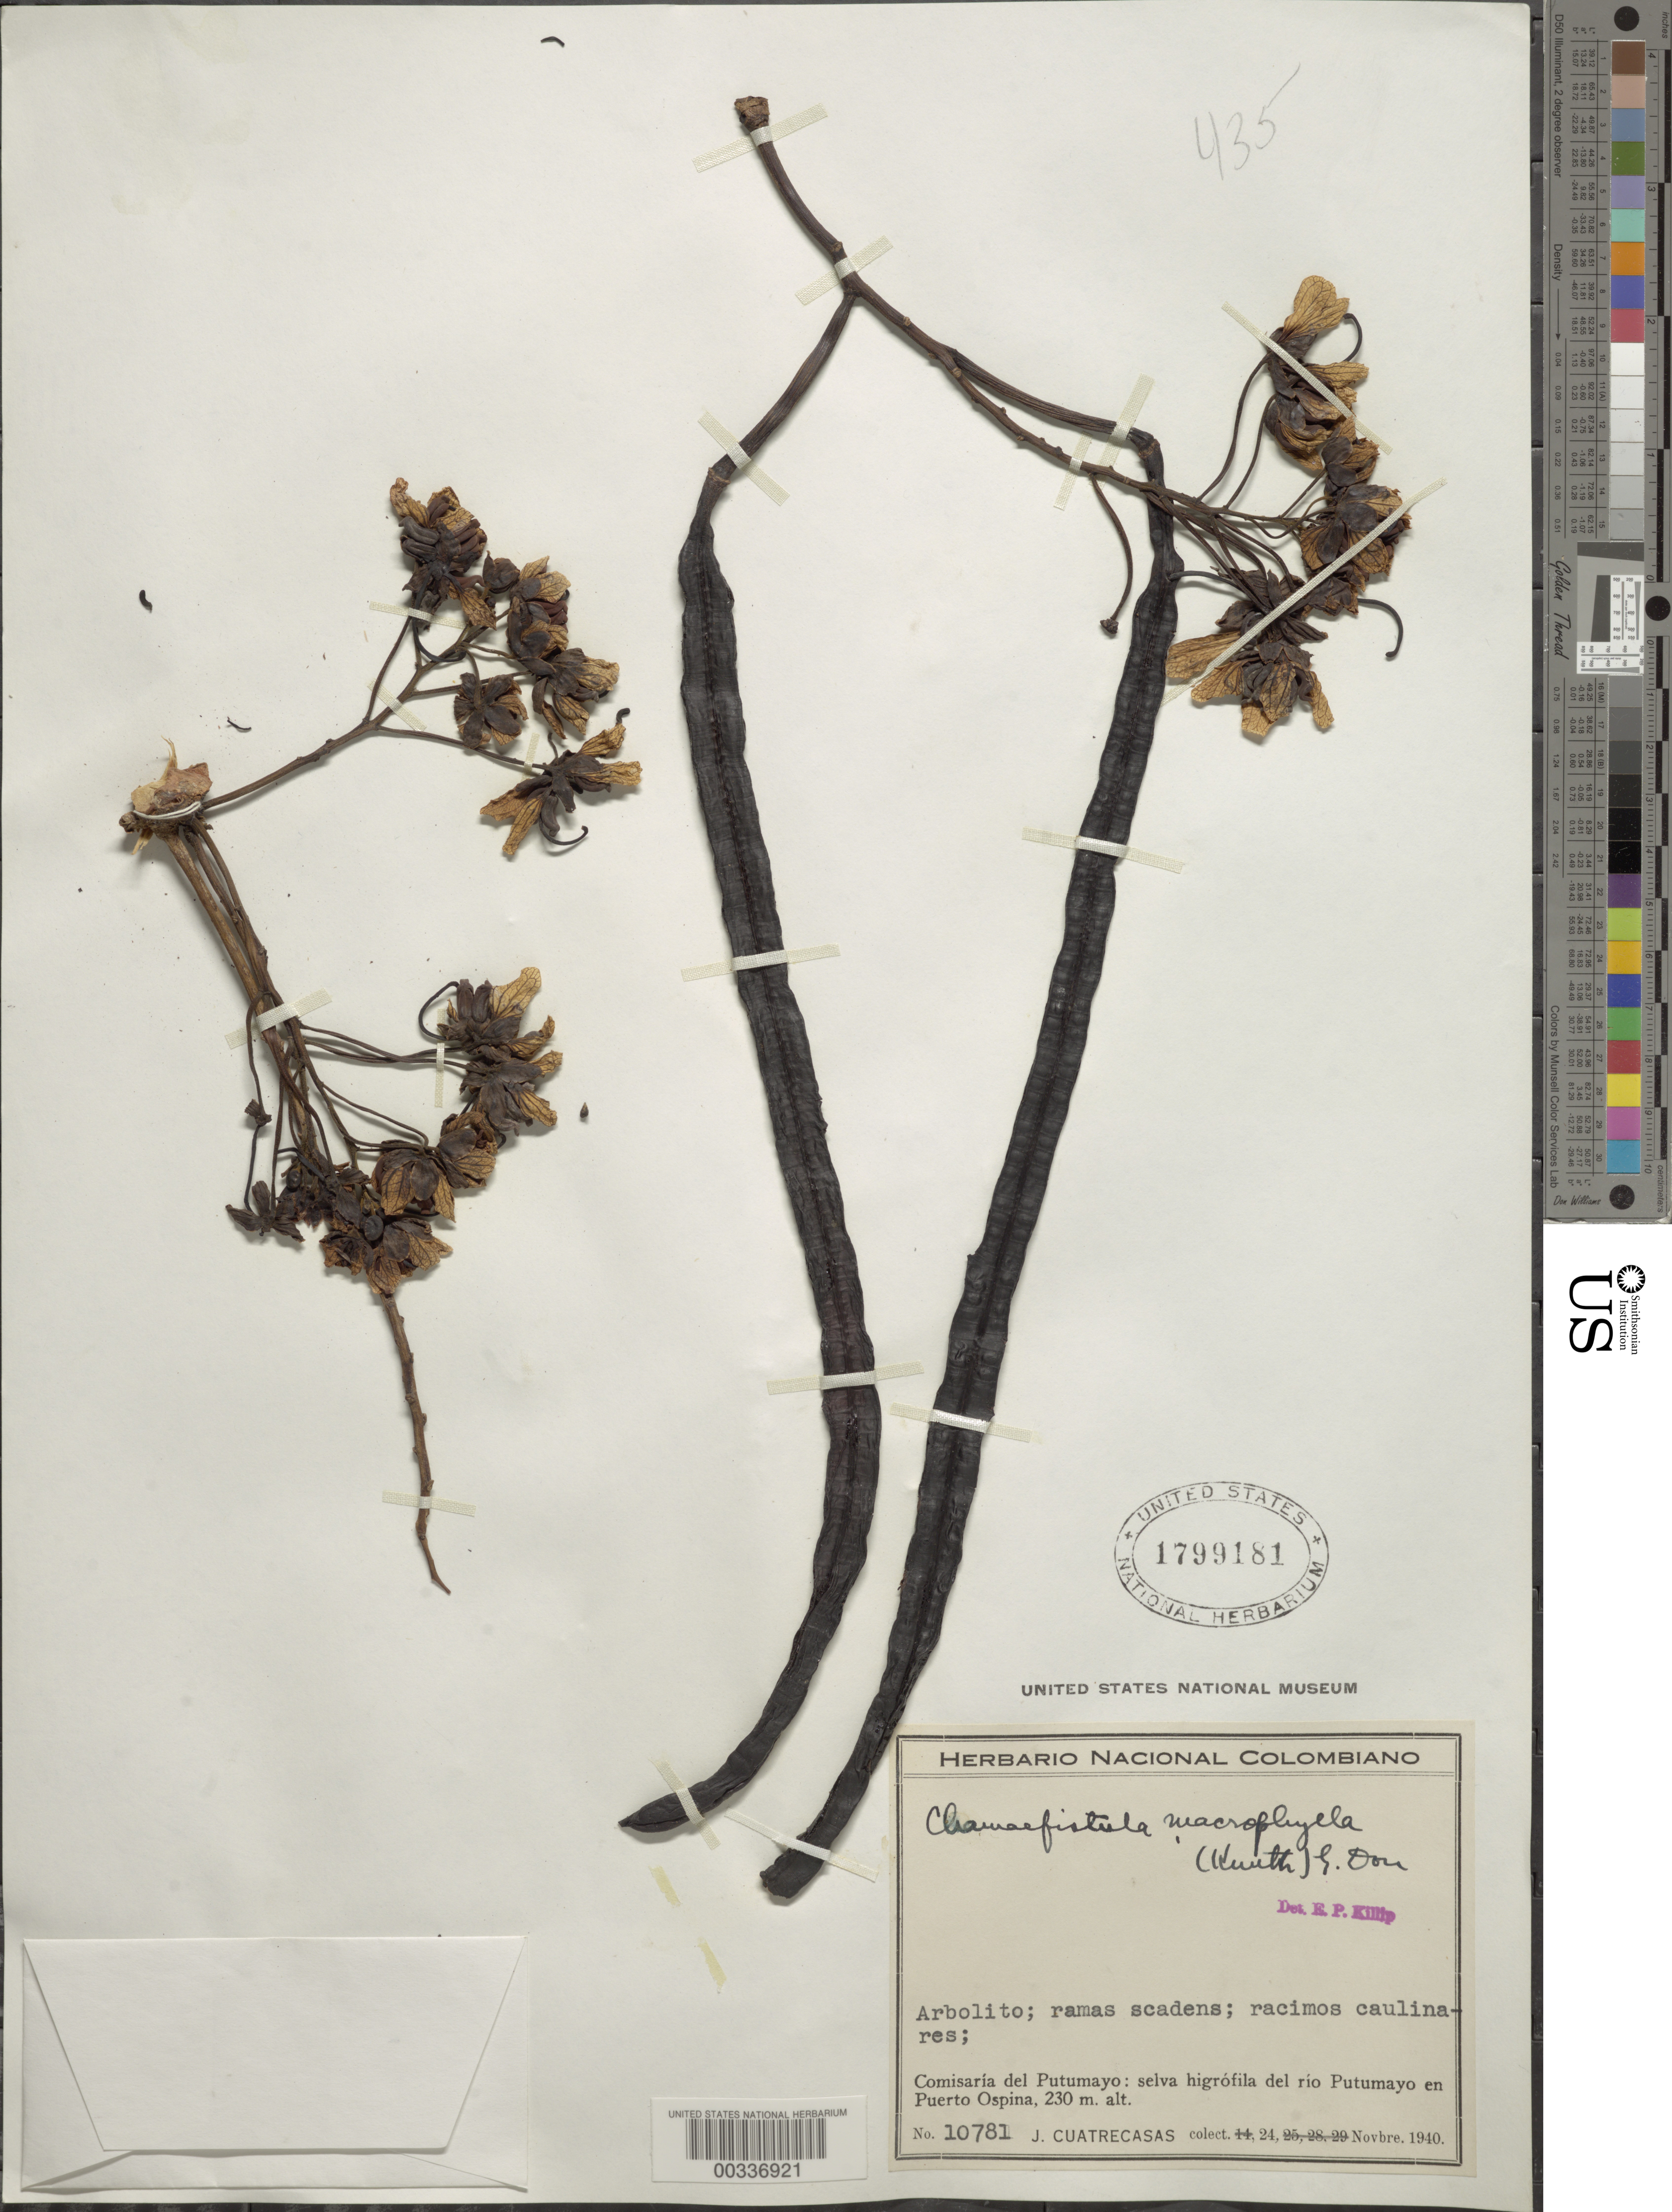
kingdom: Plantae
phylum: Tracheophyta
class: Magnoliopsida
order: Fabales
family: Fabaceae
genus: Senna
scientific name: Senna macrophylla var. gigantifolia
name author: (Britton & Killip) H.S. Irwin & Barneby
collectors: J. Cuatrecasas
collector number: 10781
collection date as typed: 24 Nov 1940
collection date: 1940-11-24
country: Colombia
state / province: Putumayo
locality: Rio Putumayo in Puerto Ospina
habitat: Hydrophyllic forest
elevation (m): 230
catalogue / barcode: US 1799181